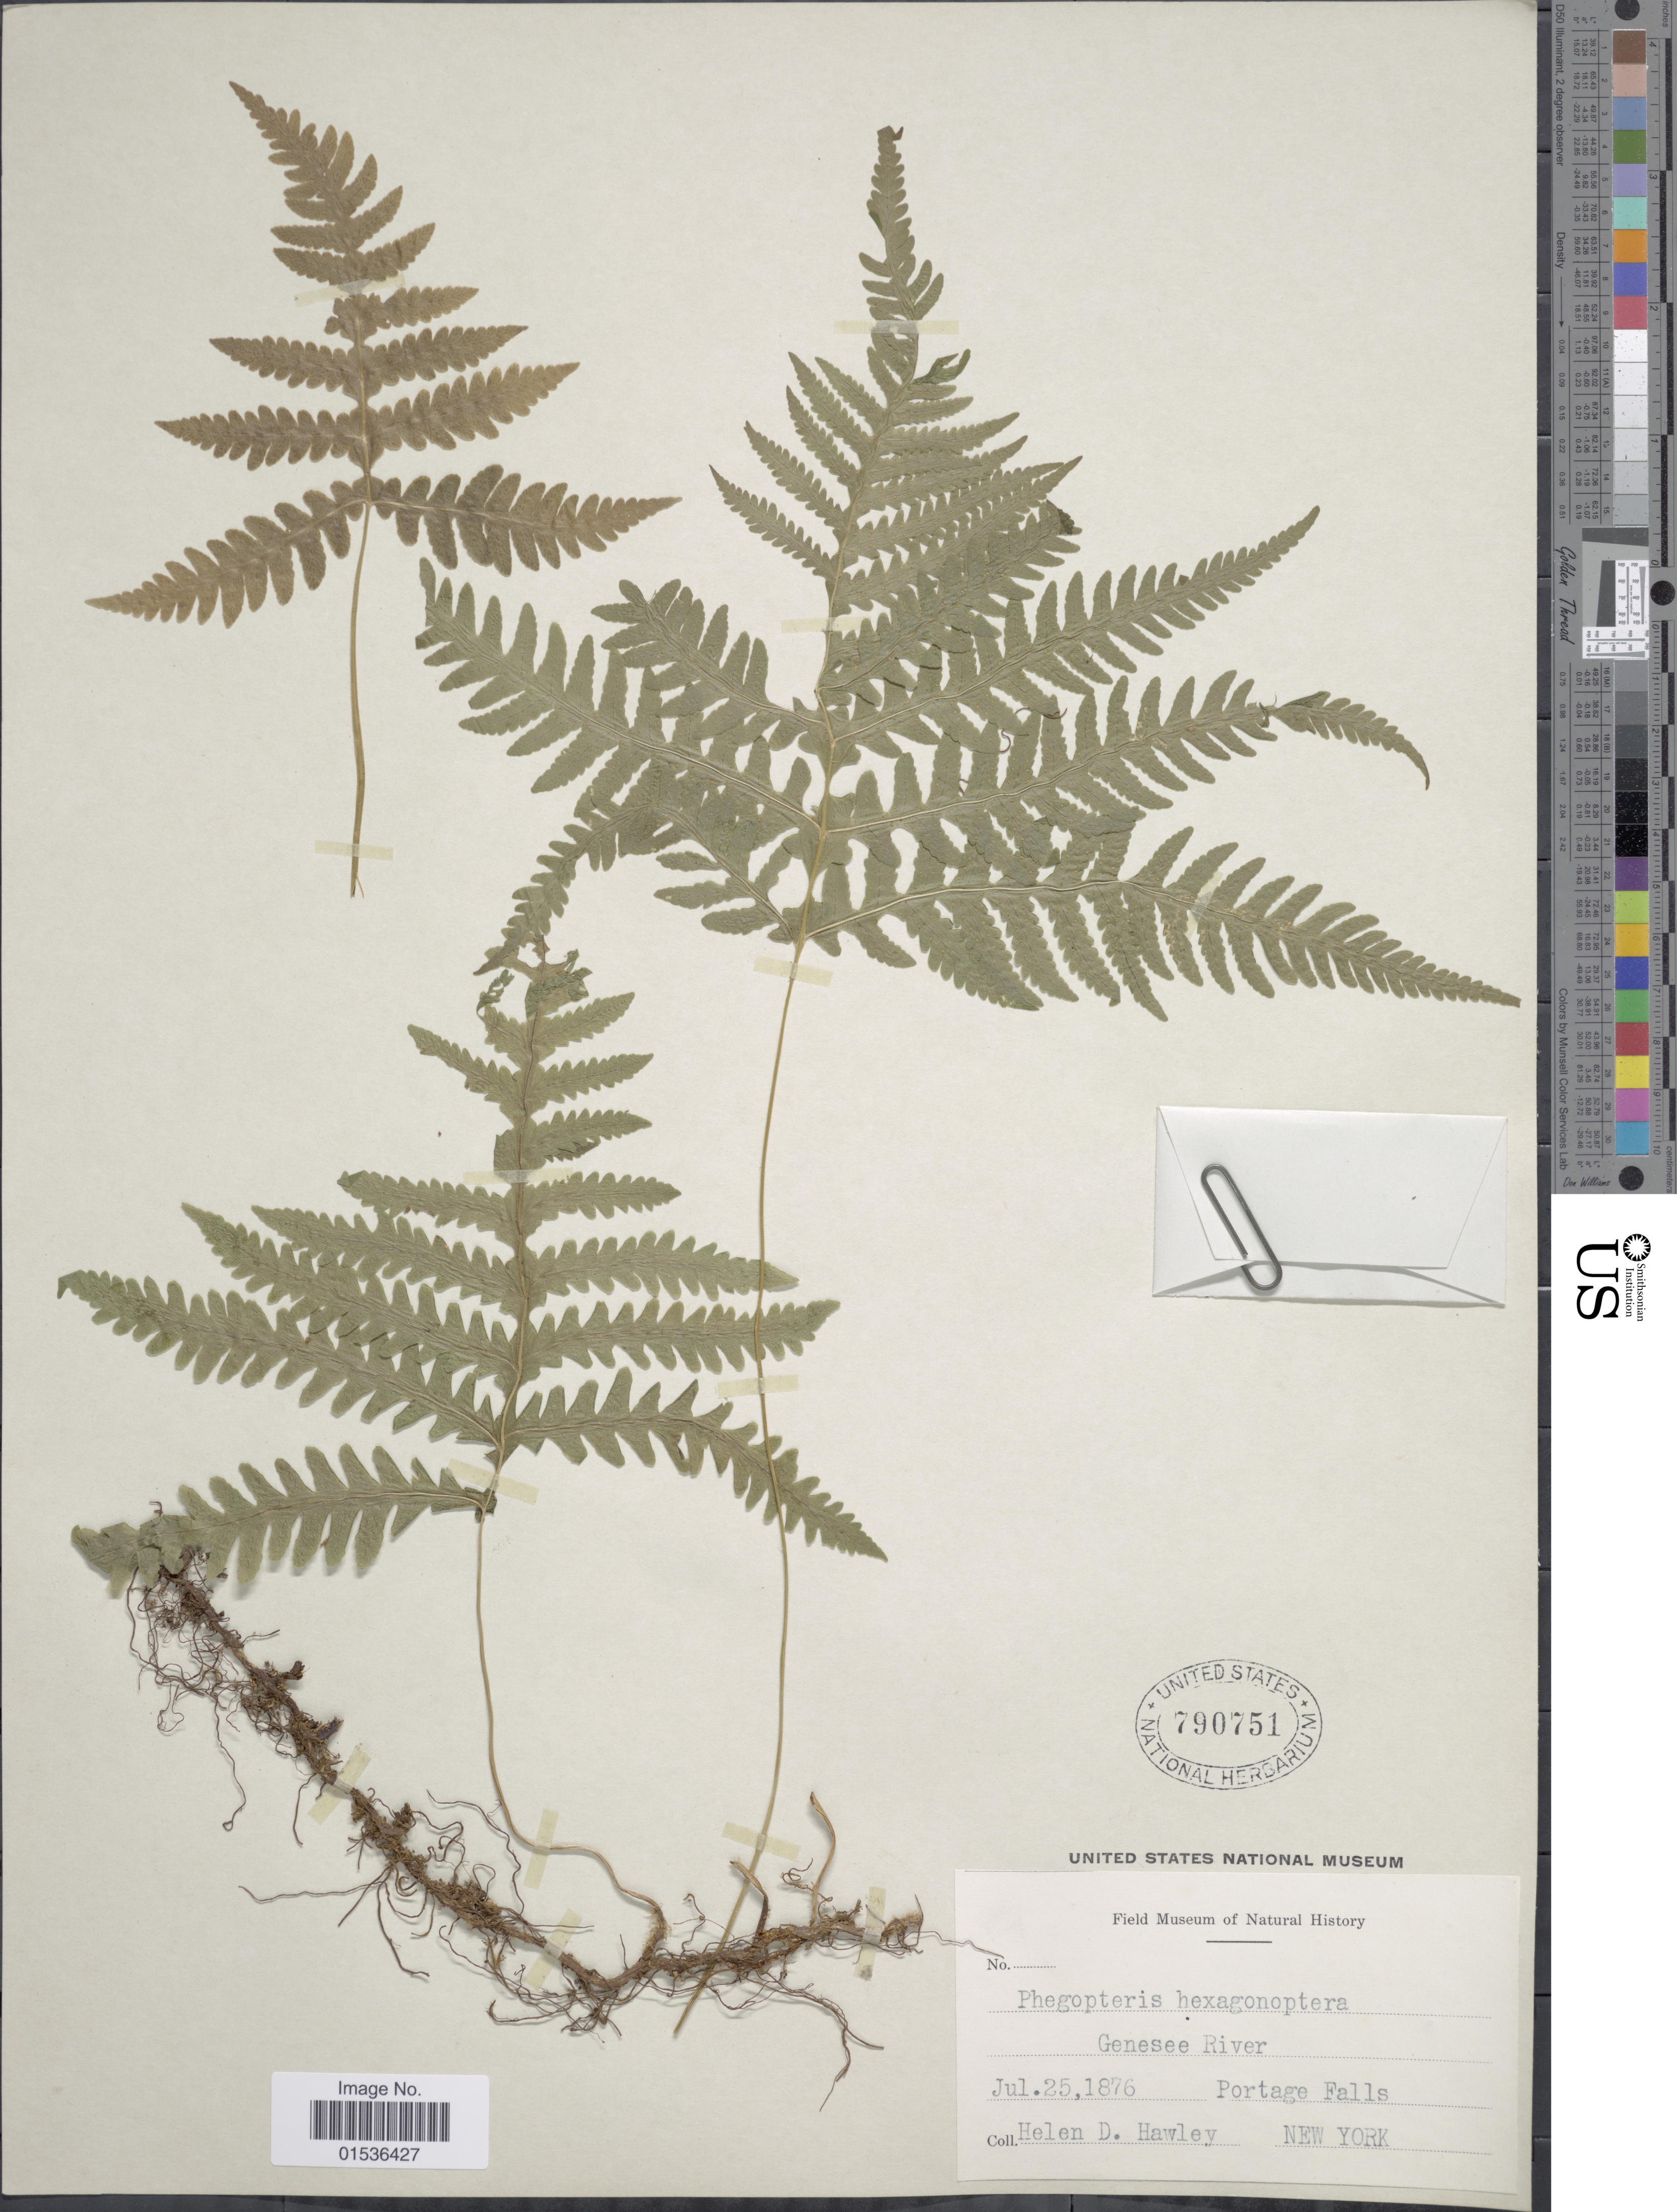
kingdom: Plantae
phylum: Tracheophyta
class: Polypodiopsida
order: Polypodiales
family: Thelypteridaceae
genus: Phegopteris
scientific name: Phegopteris hexagonoptera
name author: (Michx.) Fée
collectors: H. Hawley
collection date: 1876-07-25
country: United States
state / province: New York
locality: Genesee River, Portage Falls. New York.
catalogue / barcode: US 790751